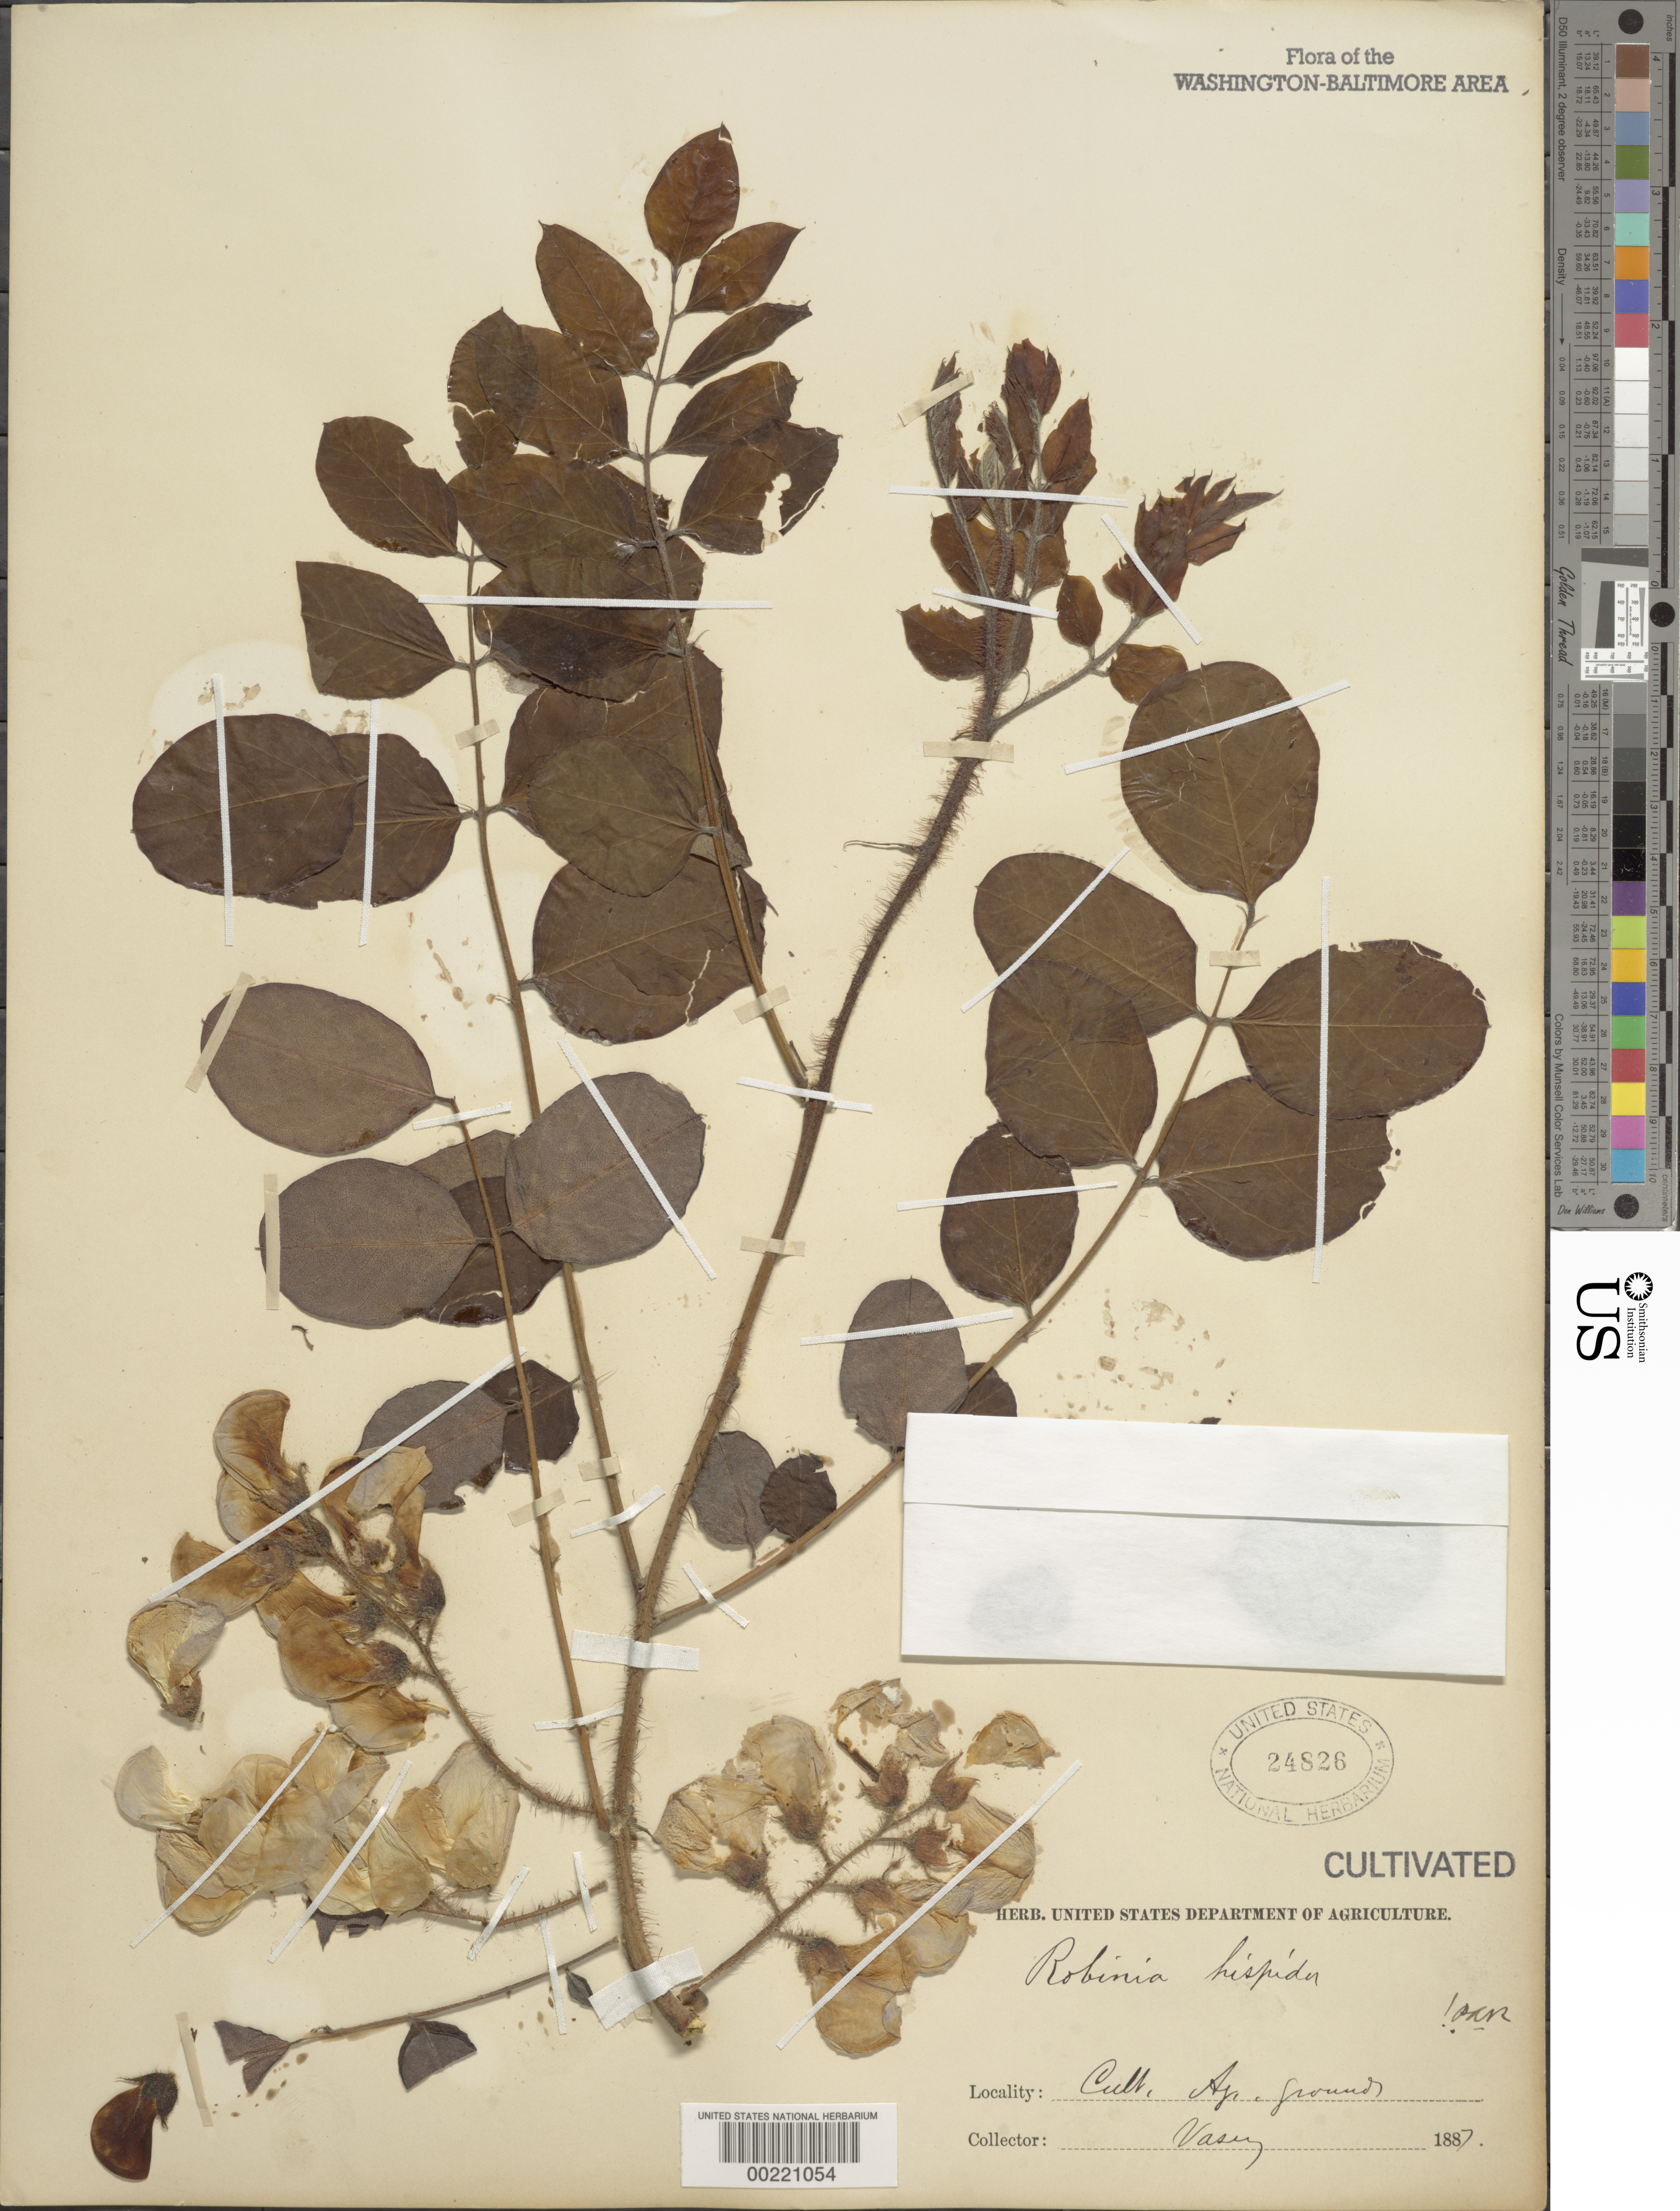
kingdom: Plantae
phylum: Tracheophyta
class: Magnoliopsida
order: Fabales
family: Fabaceae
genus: Robinia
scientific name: Robinia hispida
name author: L.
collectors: G. R. Vasey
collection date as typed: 1887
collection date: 1887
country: United States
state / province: District of Columbia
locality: Department of Agriculture grounds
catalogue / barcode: US 24826